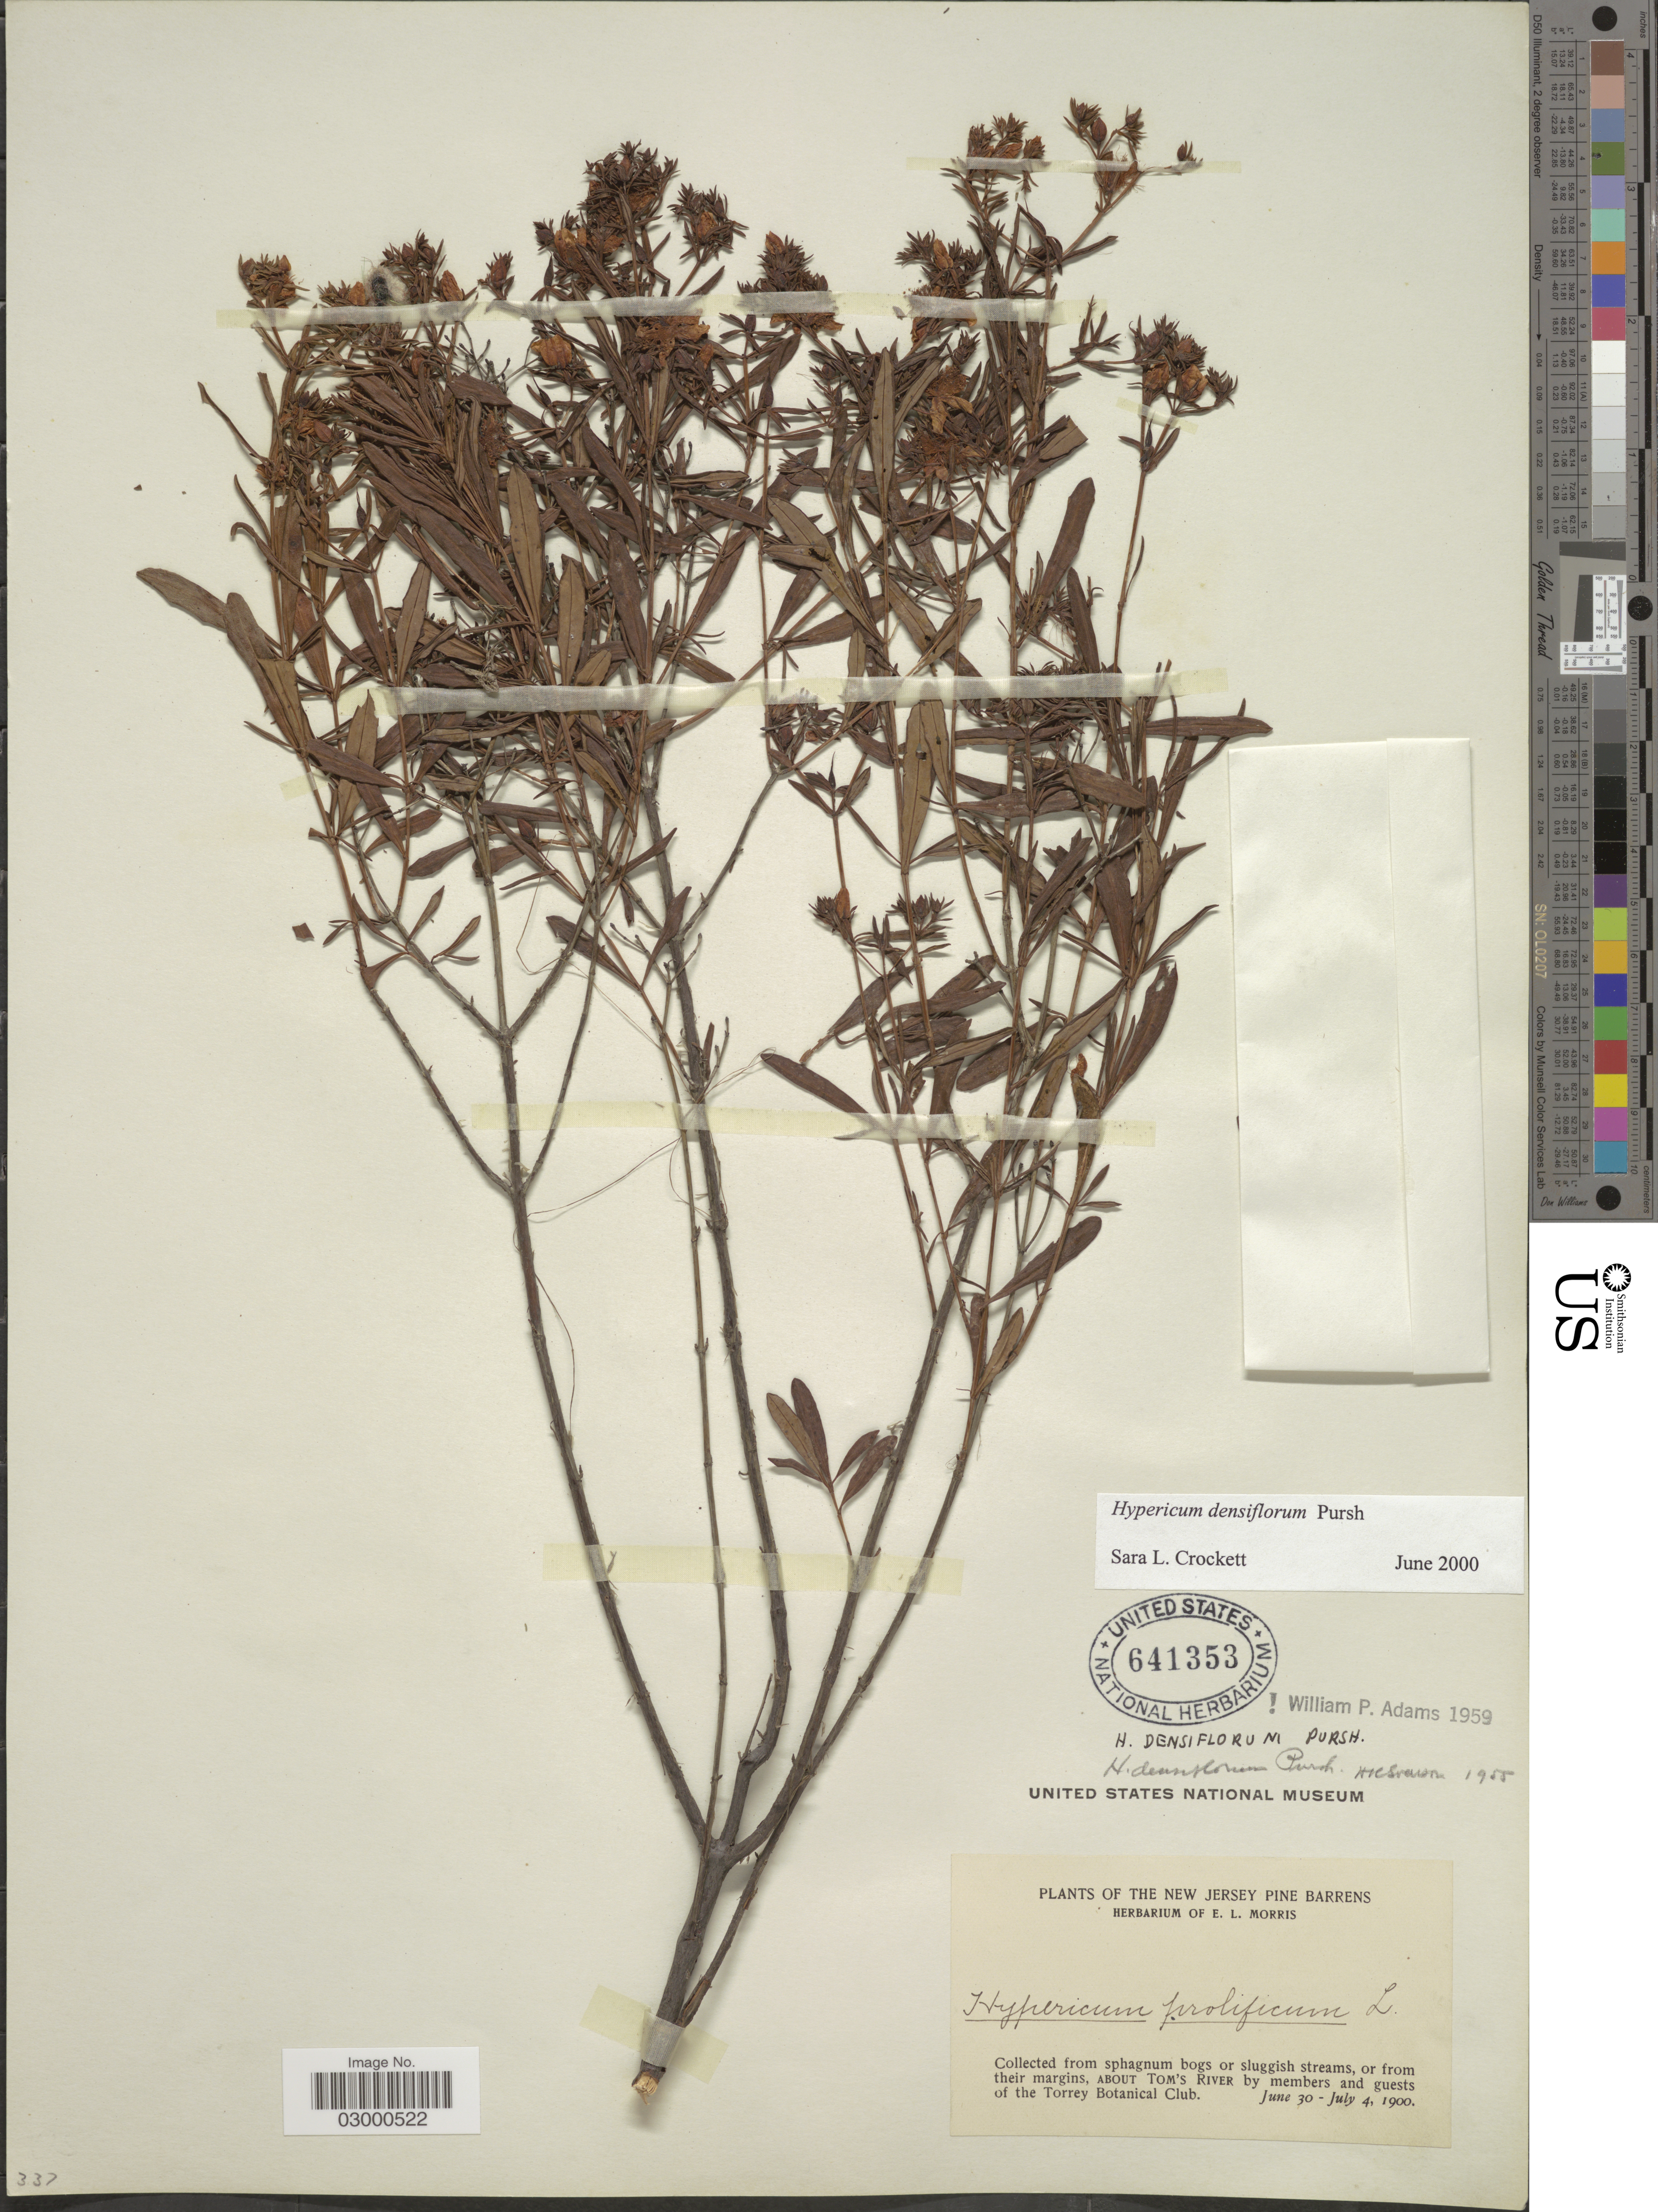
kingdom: Plantae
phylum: Tracheophyta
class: Magnoliopsida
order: Malpighiales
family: Hypericaceae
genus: Hypericum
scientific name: Hypericum densiflorum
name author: Pursh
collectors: ex herb. E.L. Morris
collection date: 1900-06-30/1900-07-04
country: United States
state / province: New Jersey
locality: New Jersey Pine Barrens, About Tom's River.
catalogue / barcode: US 641353